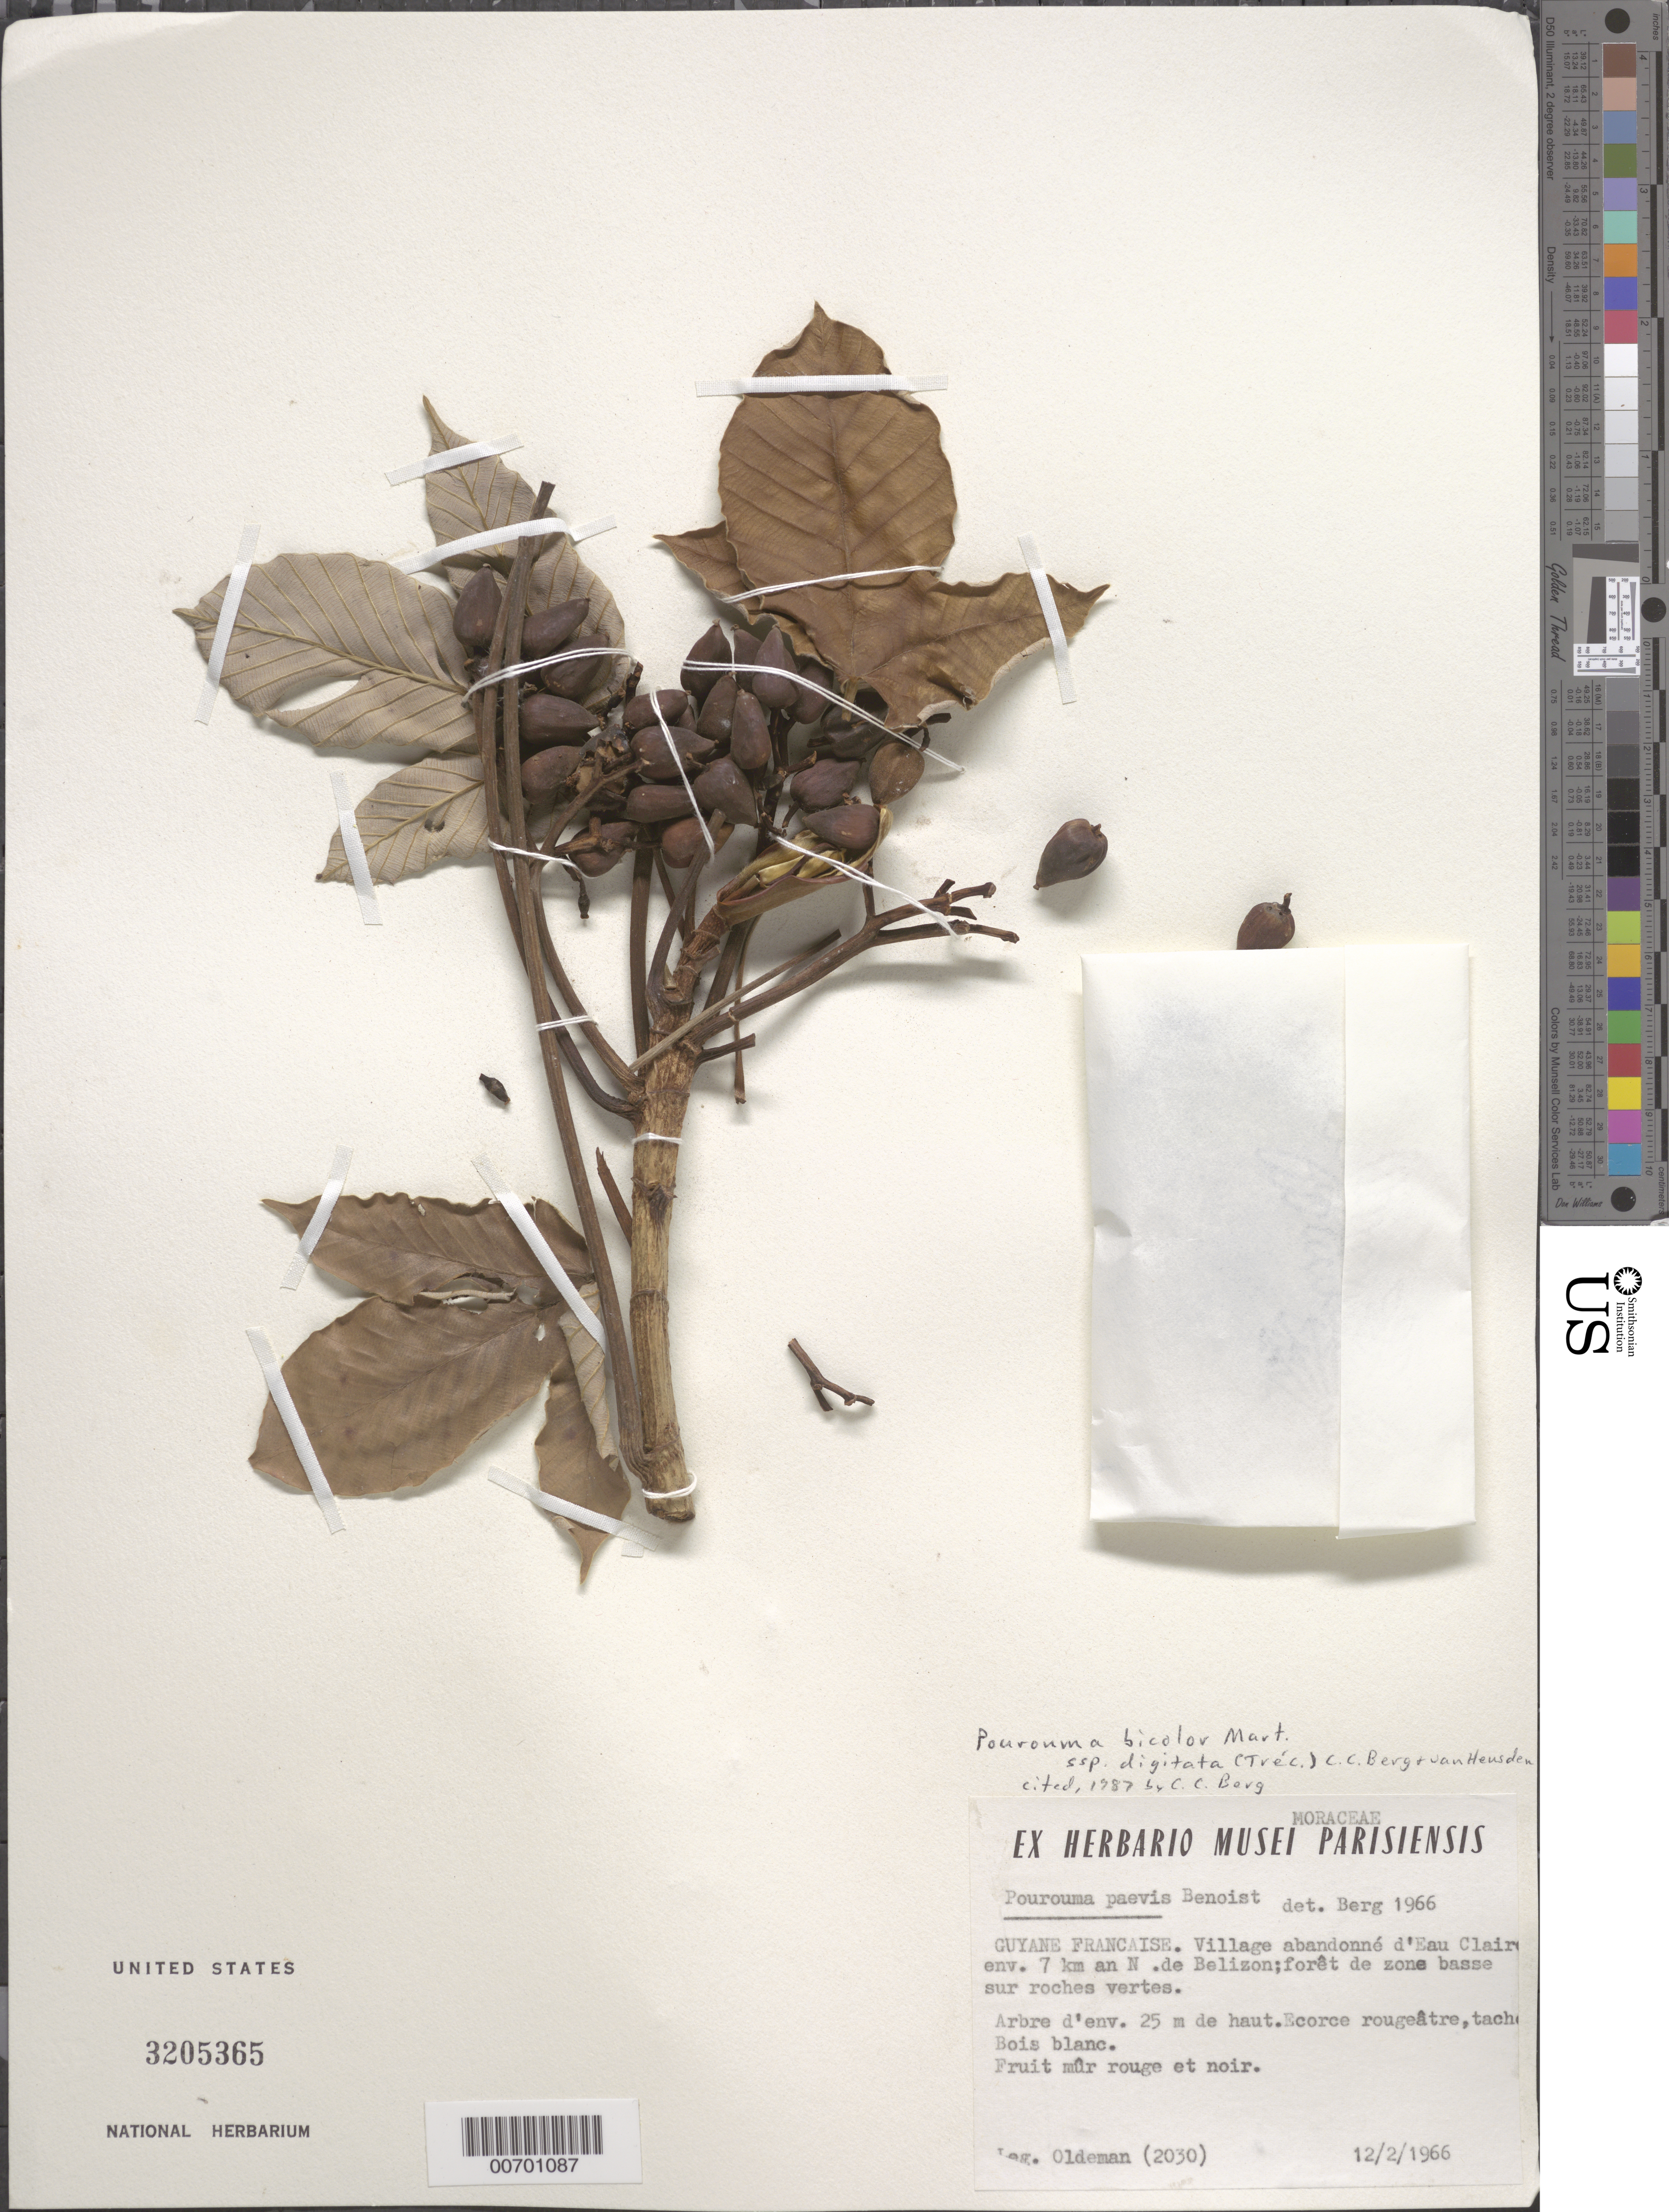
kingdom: Plantae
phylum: Tracheophyta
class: Magnoliopsida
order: Rosales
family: Urticaceae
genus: Pourouma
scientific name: Pourouma bicolor subsp. digitata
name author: (Trécul) C.C. Berg & Heusden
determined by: Berg, C. C.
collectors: R. Oldeman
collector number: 2030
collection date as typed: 12-Feb-66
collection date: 1966-02-12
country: French Guiana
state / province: Saint-Laurent-du-Maroni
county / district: Saül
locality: Village abandonné d'Eau Claire, env. 7 km N de Saül, Lieu-Dit Eau Claire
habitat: Forêt de zone basse sur rochess vertes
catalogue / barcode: US 3205365